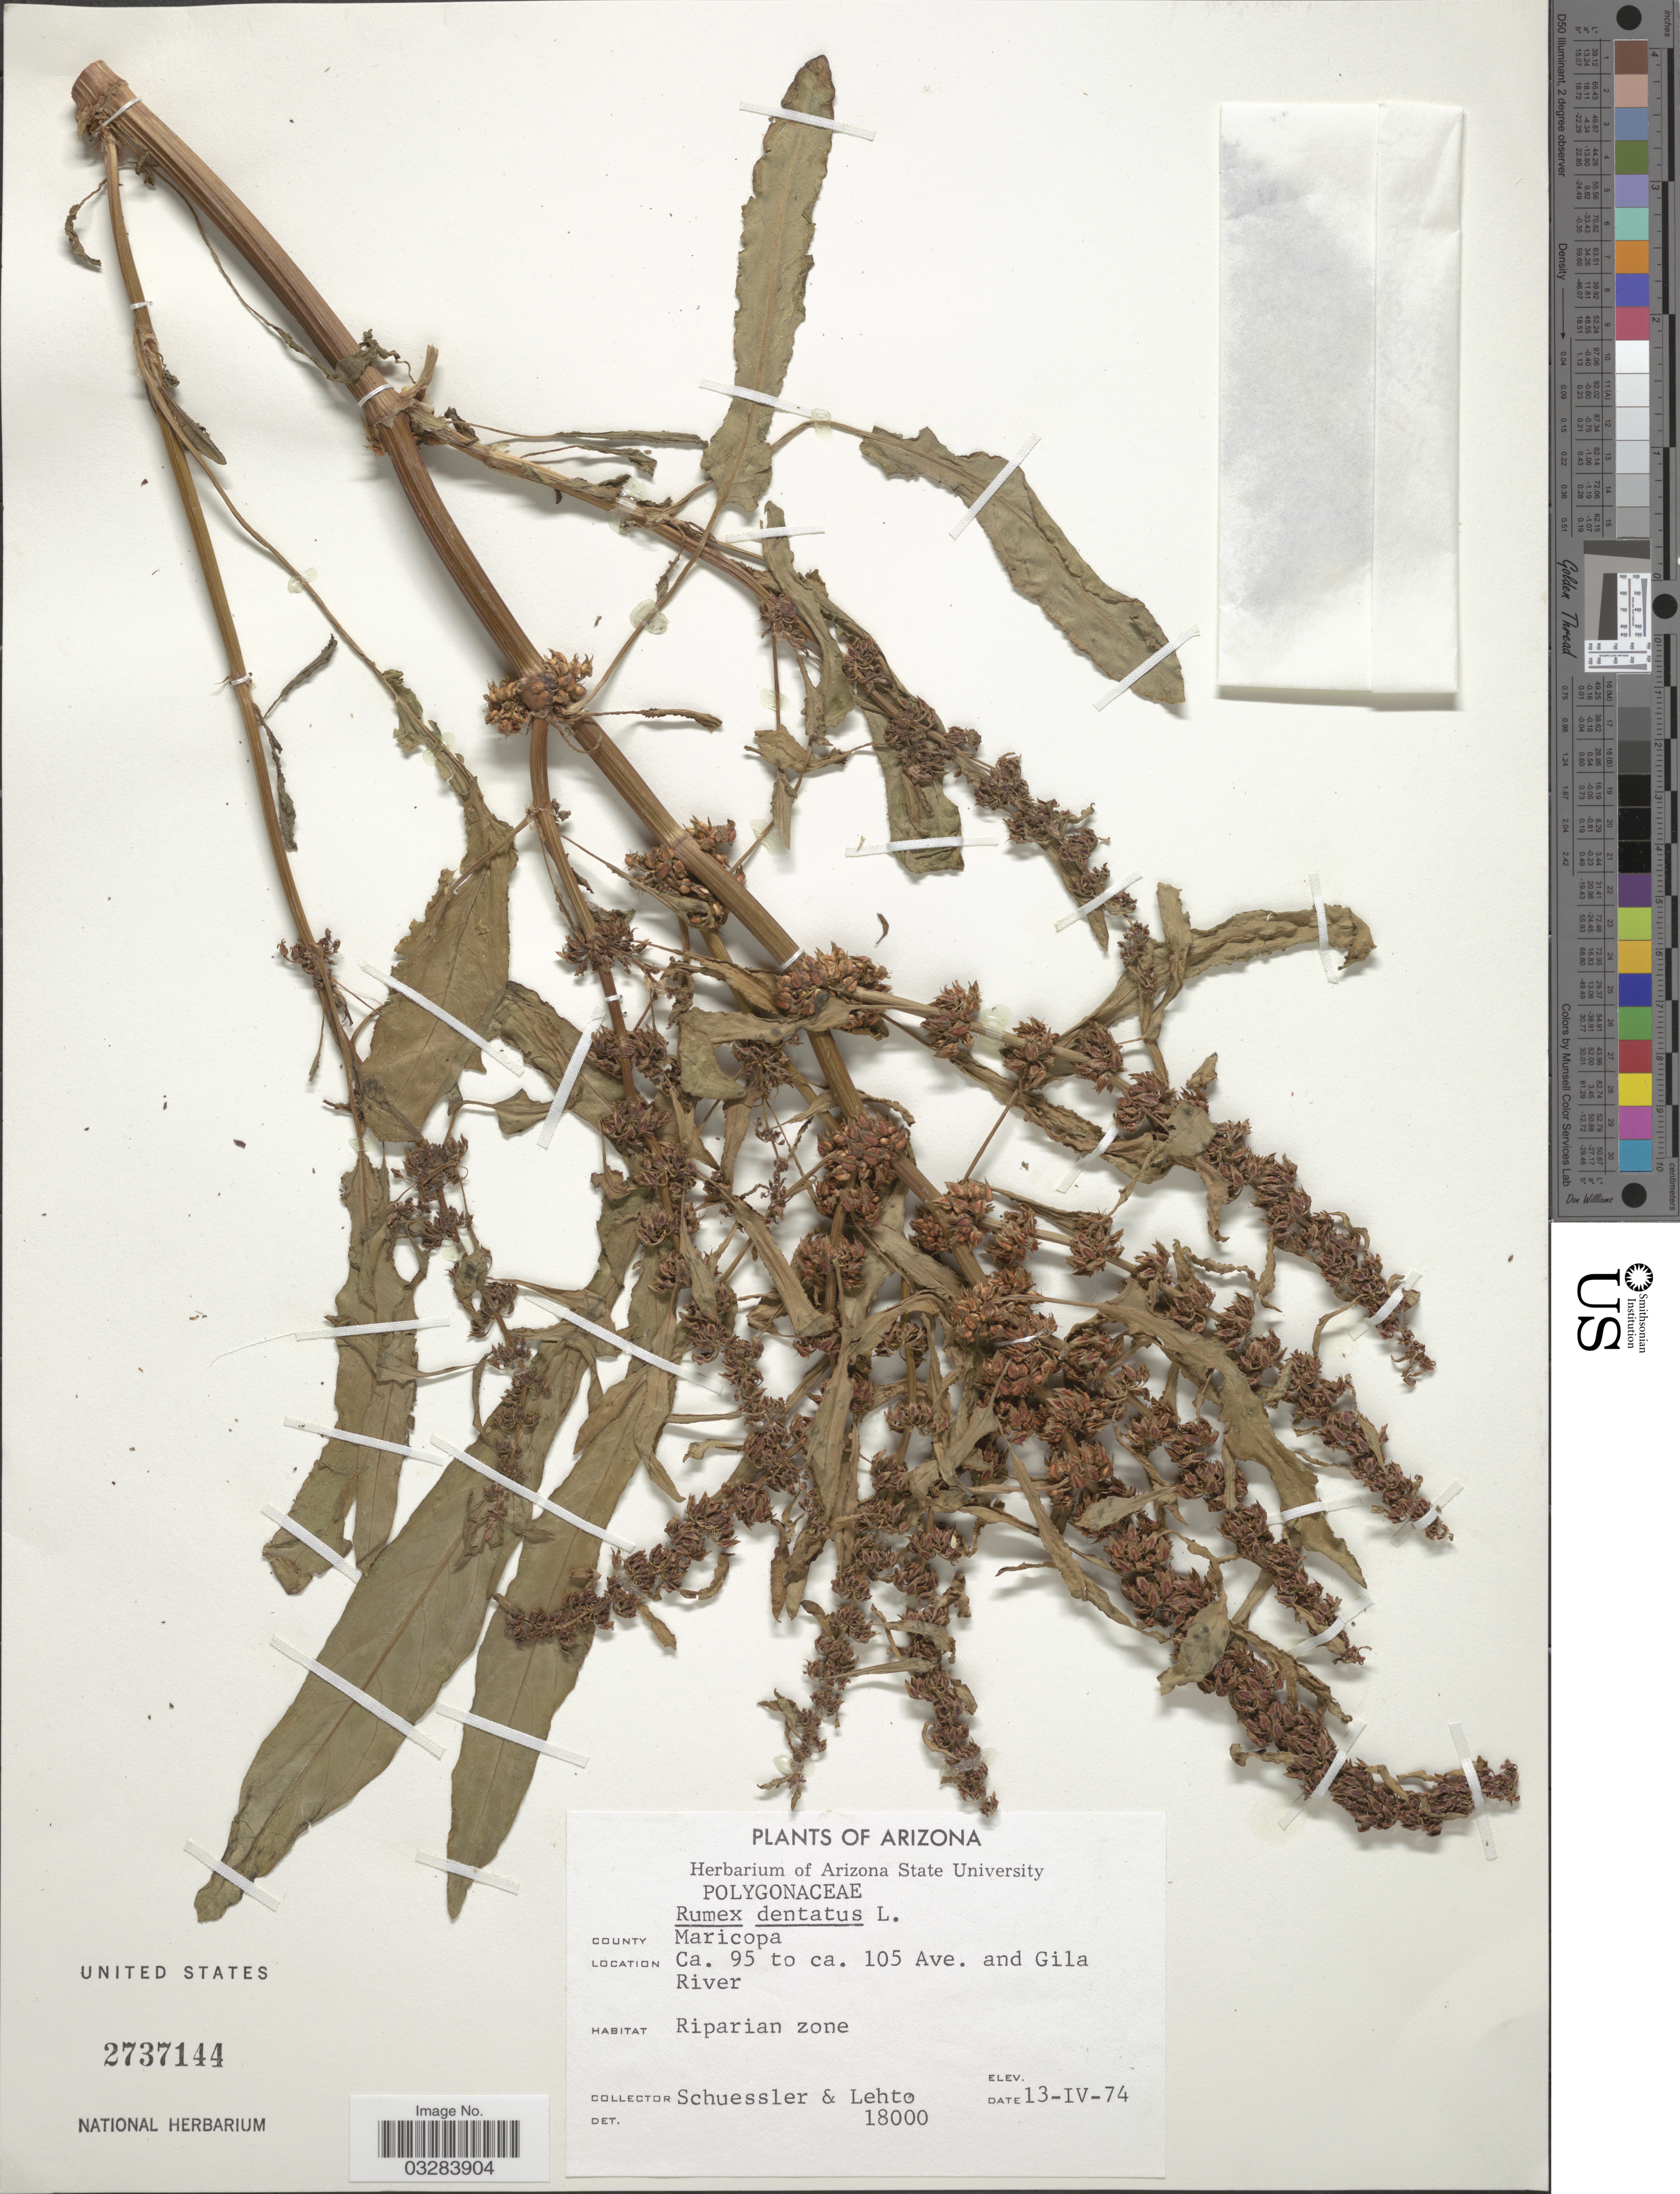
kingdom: Plantae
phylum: Tracheophyta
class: Magnoliopsida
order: Caryophyllales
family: Polygonaceae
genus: Rumex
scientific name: Rumex dentatus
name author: L.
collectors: Schuessler & -. Lehto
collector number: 18000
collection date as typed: Transcribed d/m/y: 13/4/74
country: United States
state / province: Arizona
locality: County Maricopa. Ca. 95 to ca. 105 Ave. and Gila River.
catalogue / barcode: US 2737144